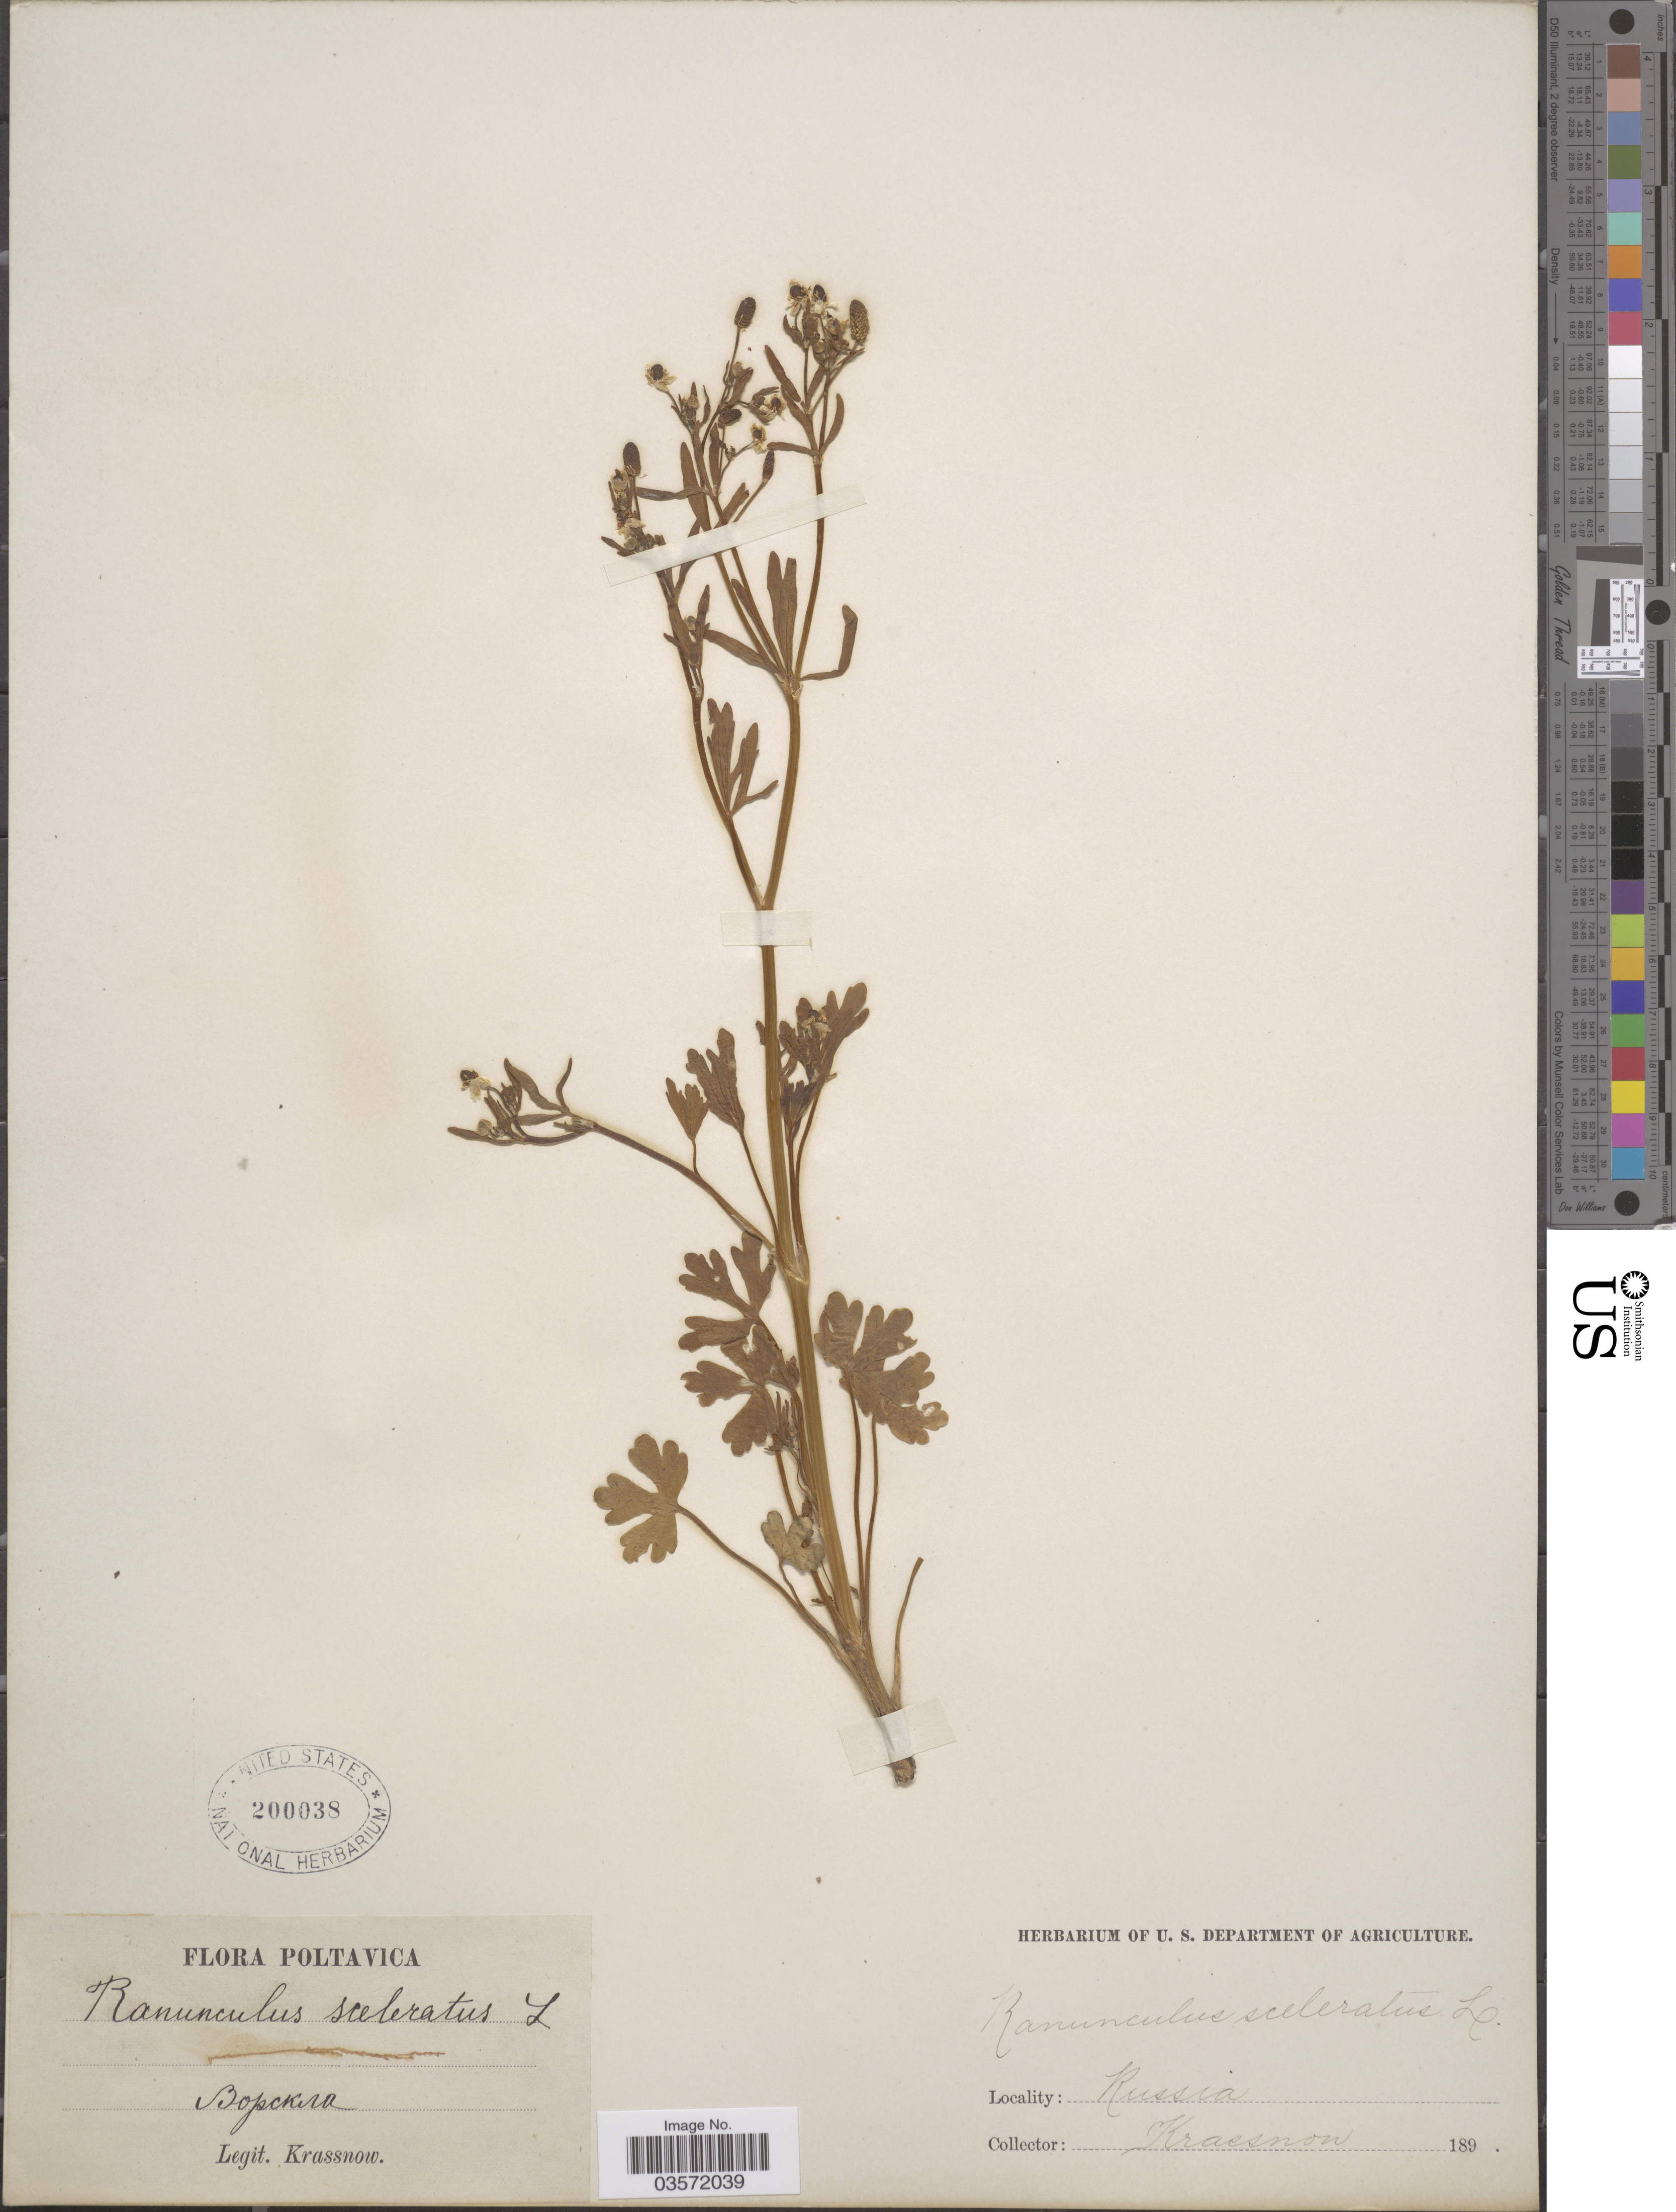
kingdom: Plantae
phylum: Tracheophyta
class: Magnoliopsida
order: Ranunculales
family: Ranunculaceae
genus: Ranunculus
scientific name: Ranunculus sceleratus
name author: L.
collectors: -. Krassnow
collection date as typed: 189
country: Ukraine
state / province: Poltava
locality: Vorskla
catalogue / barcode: US 200038